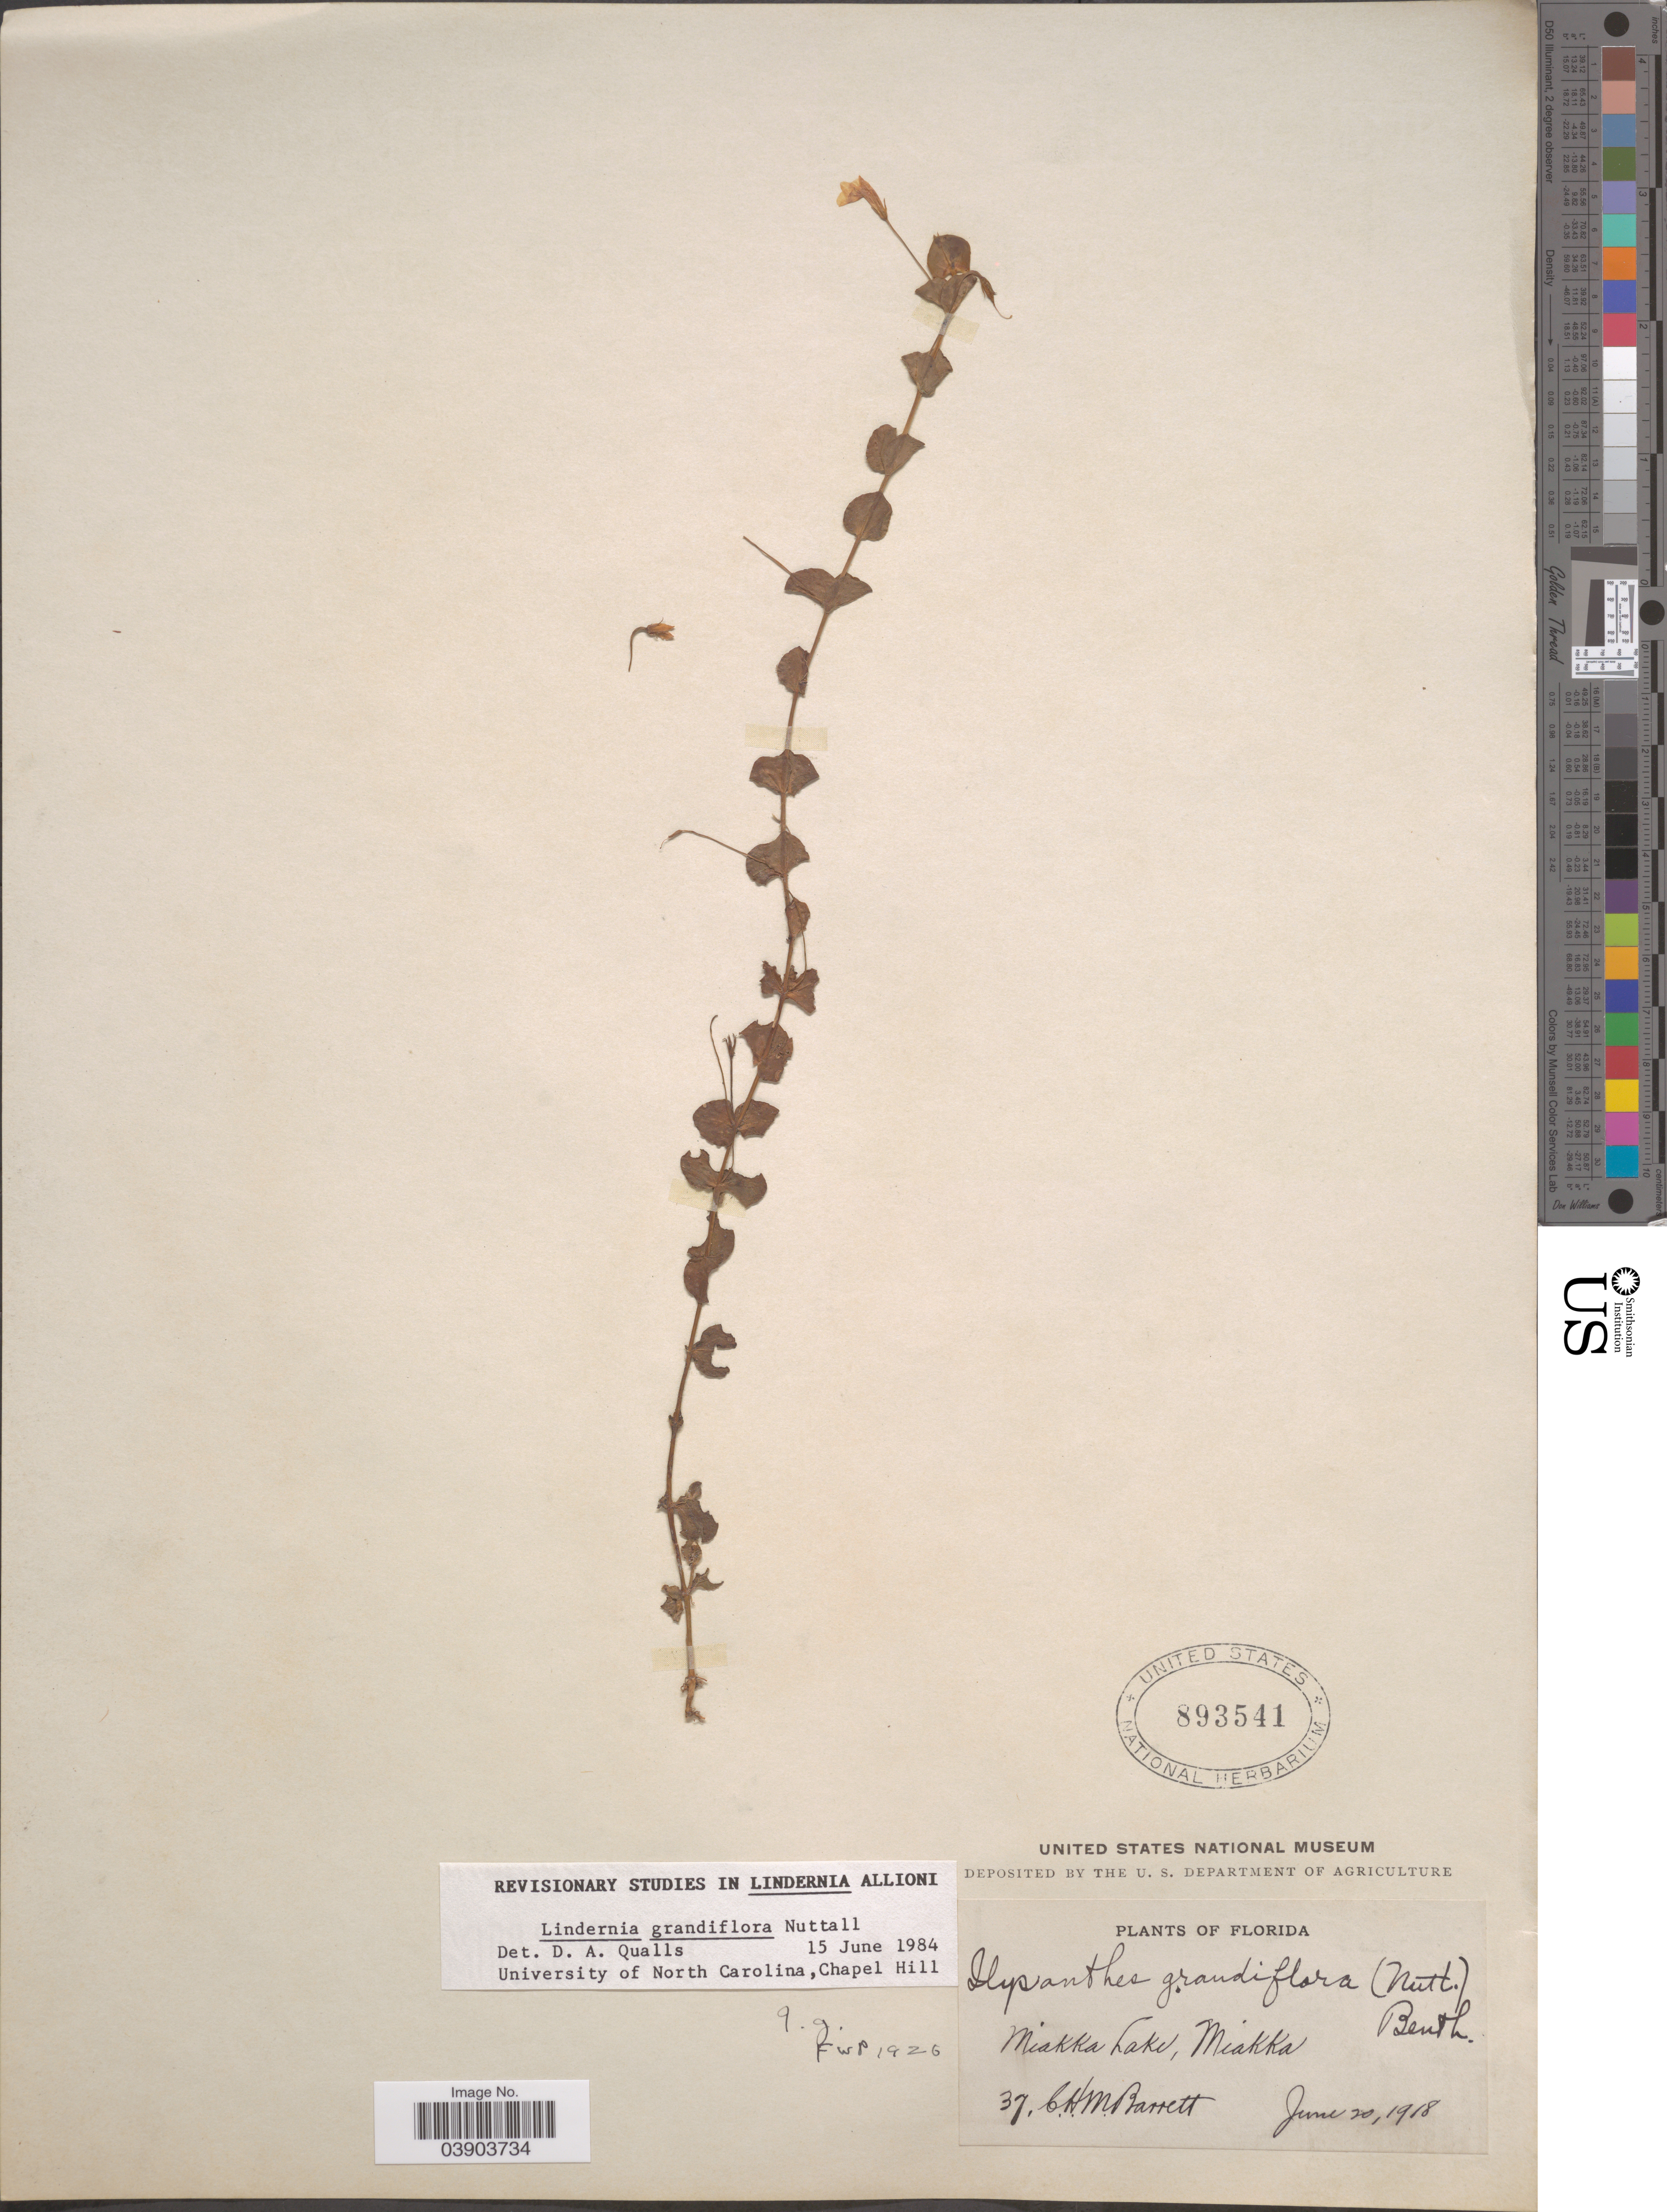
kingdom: Plantae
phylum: Tracheophyta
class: Magnoliopsida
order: Lamiales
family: Linderniaceae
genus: Lindernia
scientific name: Lindernia grandiflora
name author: Nutt.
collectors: C. Barrett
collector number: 37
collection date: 1918-06-20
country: United States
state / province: Florida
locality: Miakka Lake, Miakka.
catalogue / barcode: US 893541